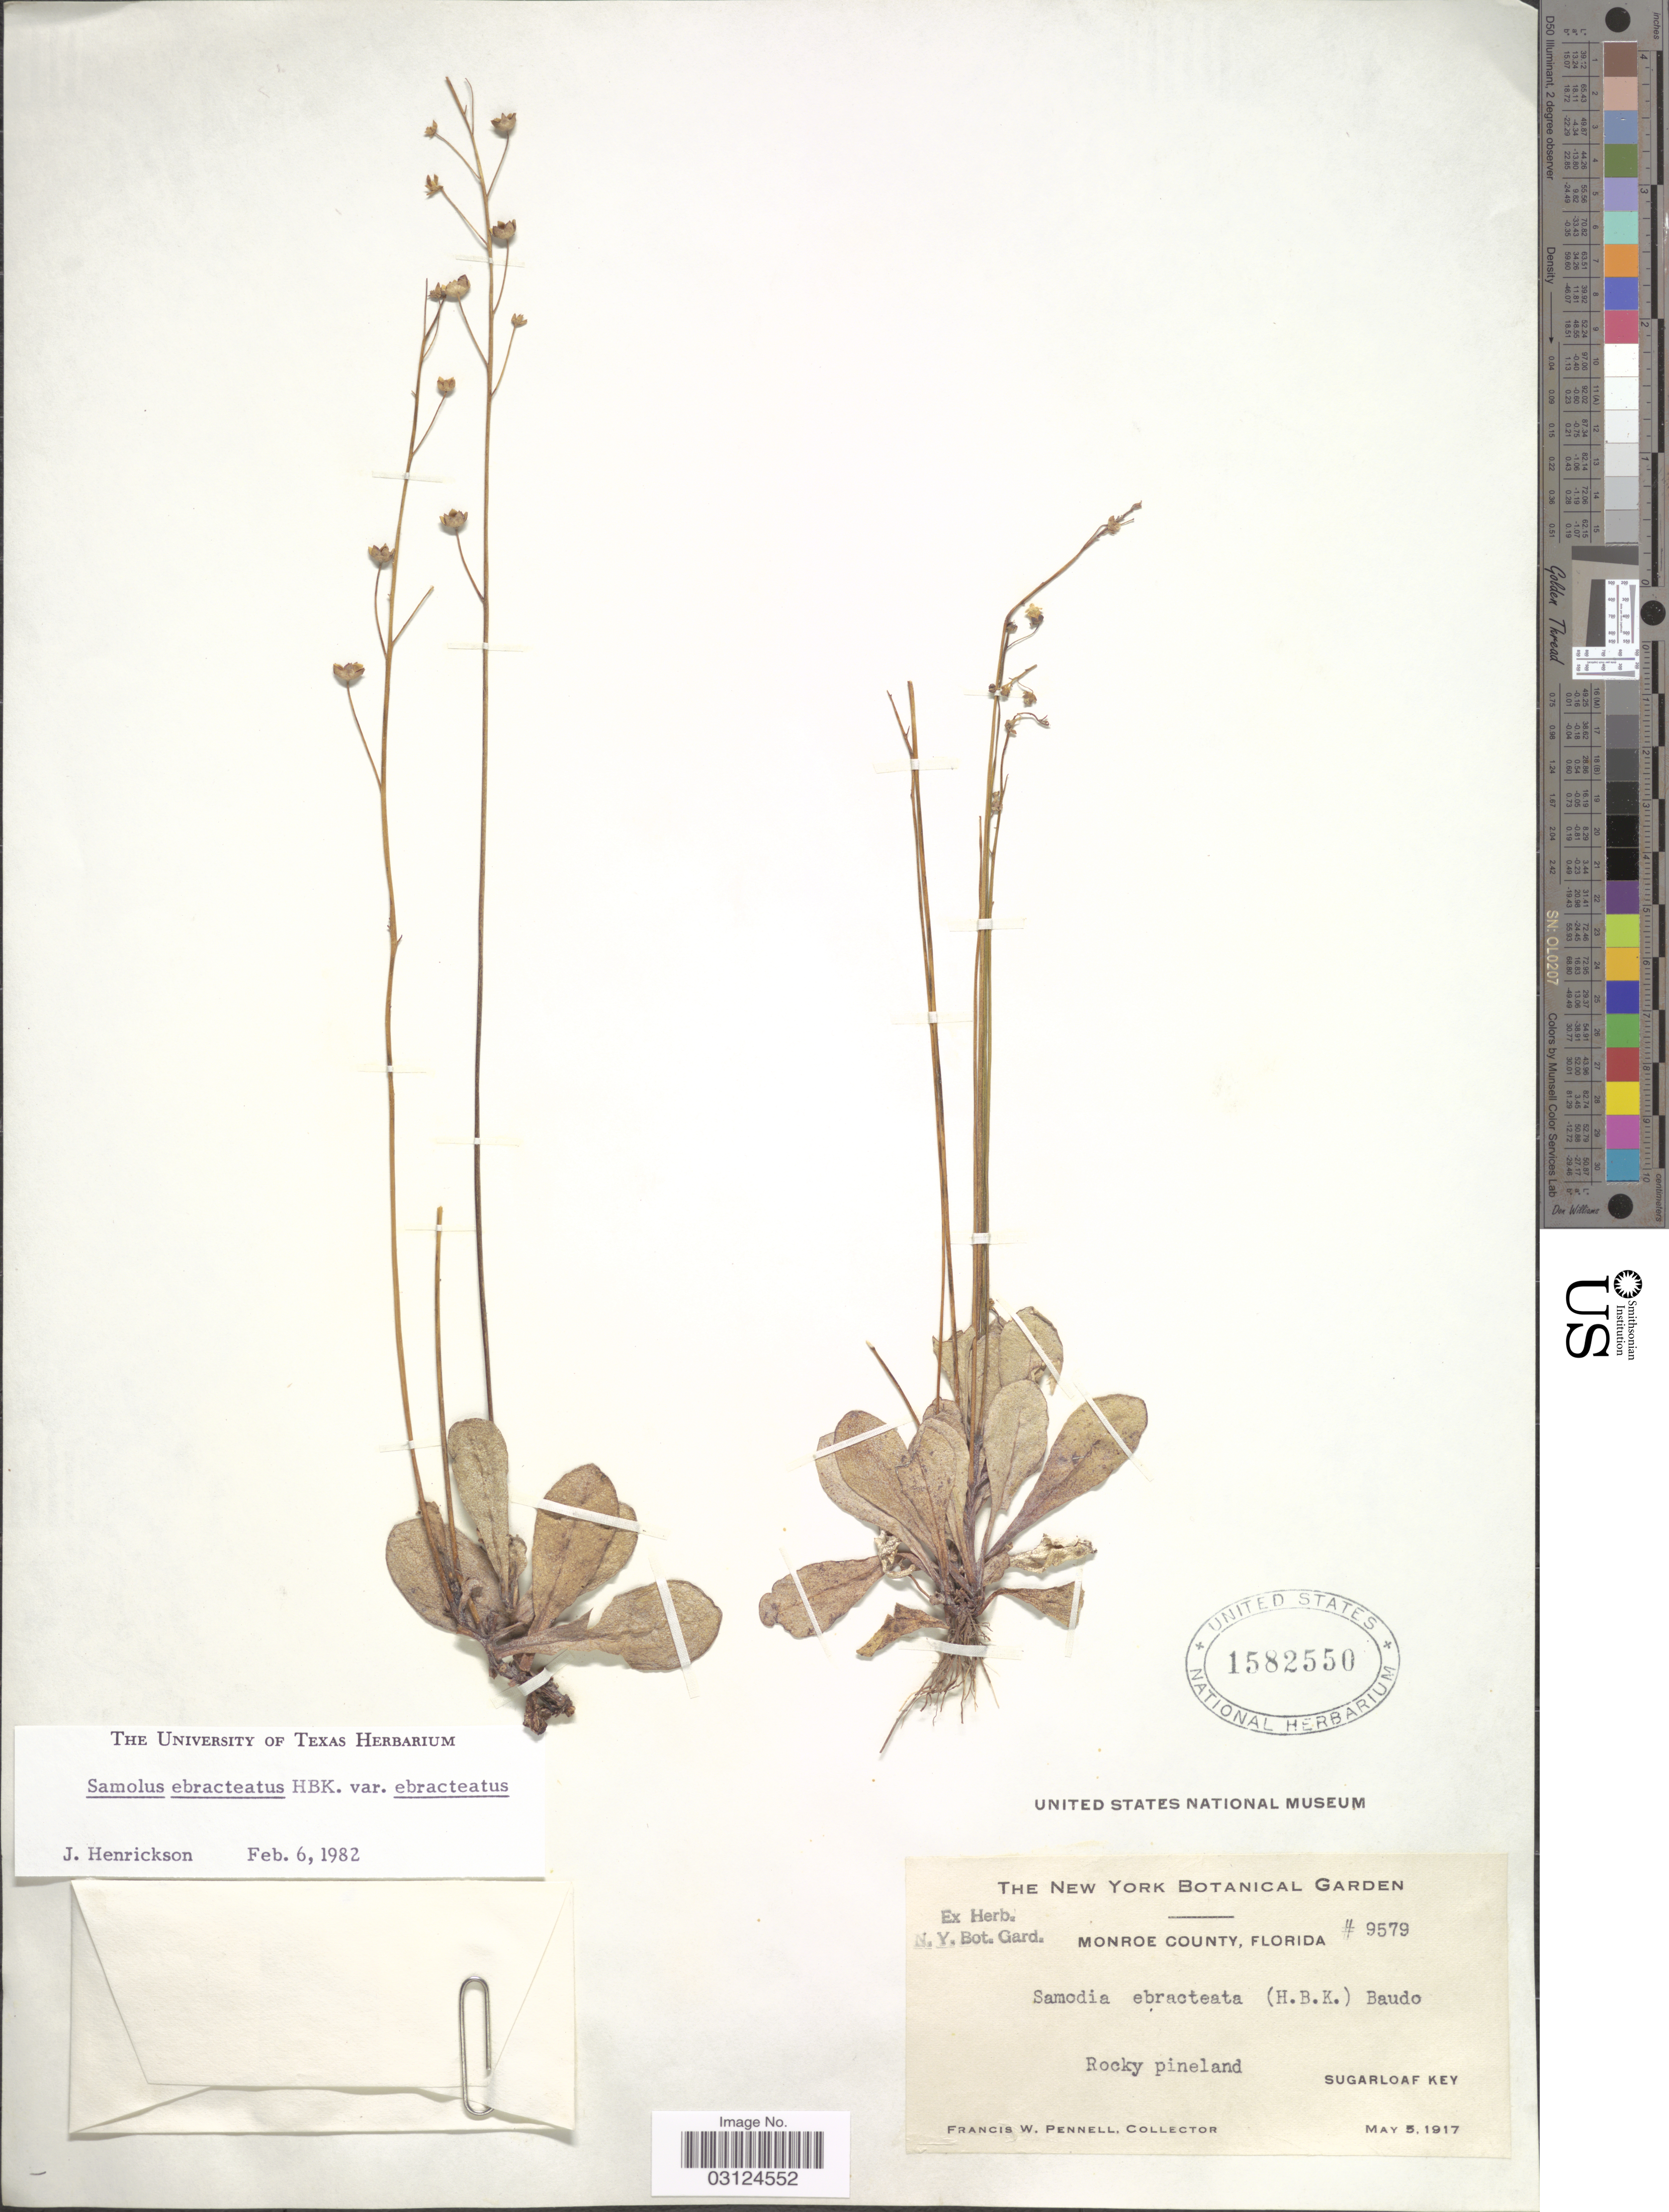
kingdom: Plantae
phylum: Tracheophyta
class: Magnoliopsida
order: Ericales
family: Primulaceae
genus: Samolus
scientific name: Samolus ebracteatus subsp. ebracteatus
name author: Kunth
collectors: F. W. Pennell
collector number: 9579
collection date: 1917-05-05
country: United States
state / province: Florida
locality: Monroe County, Sugarloaf Key.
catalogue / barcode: US 1582550